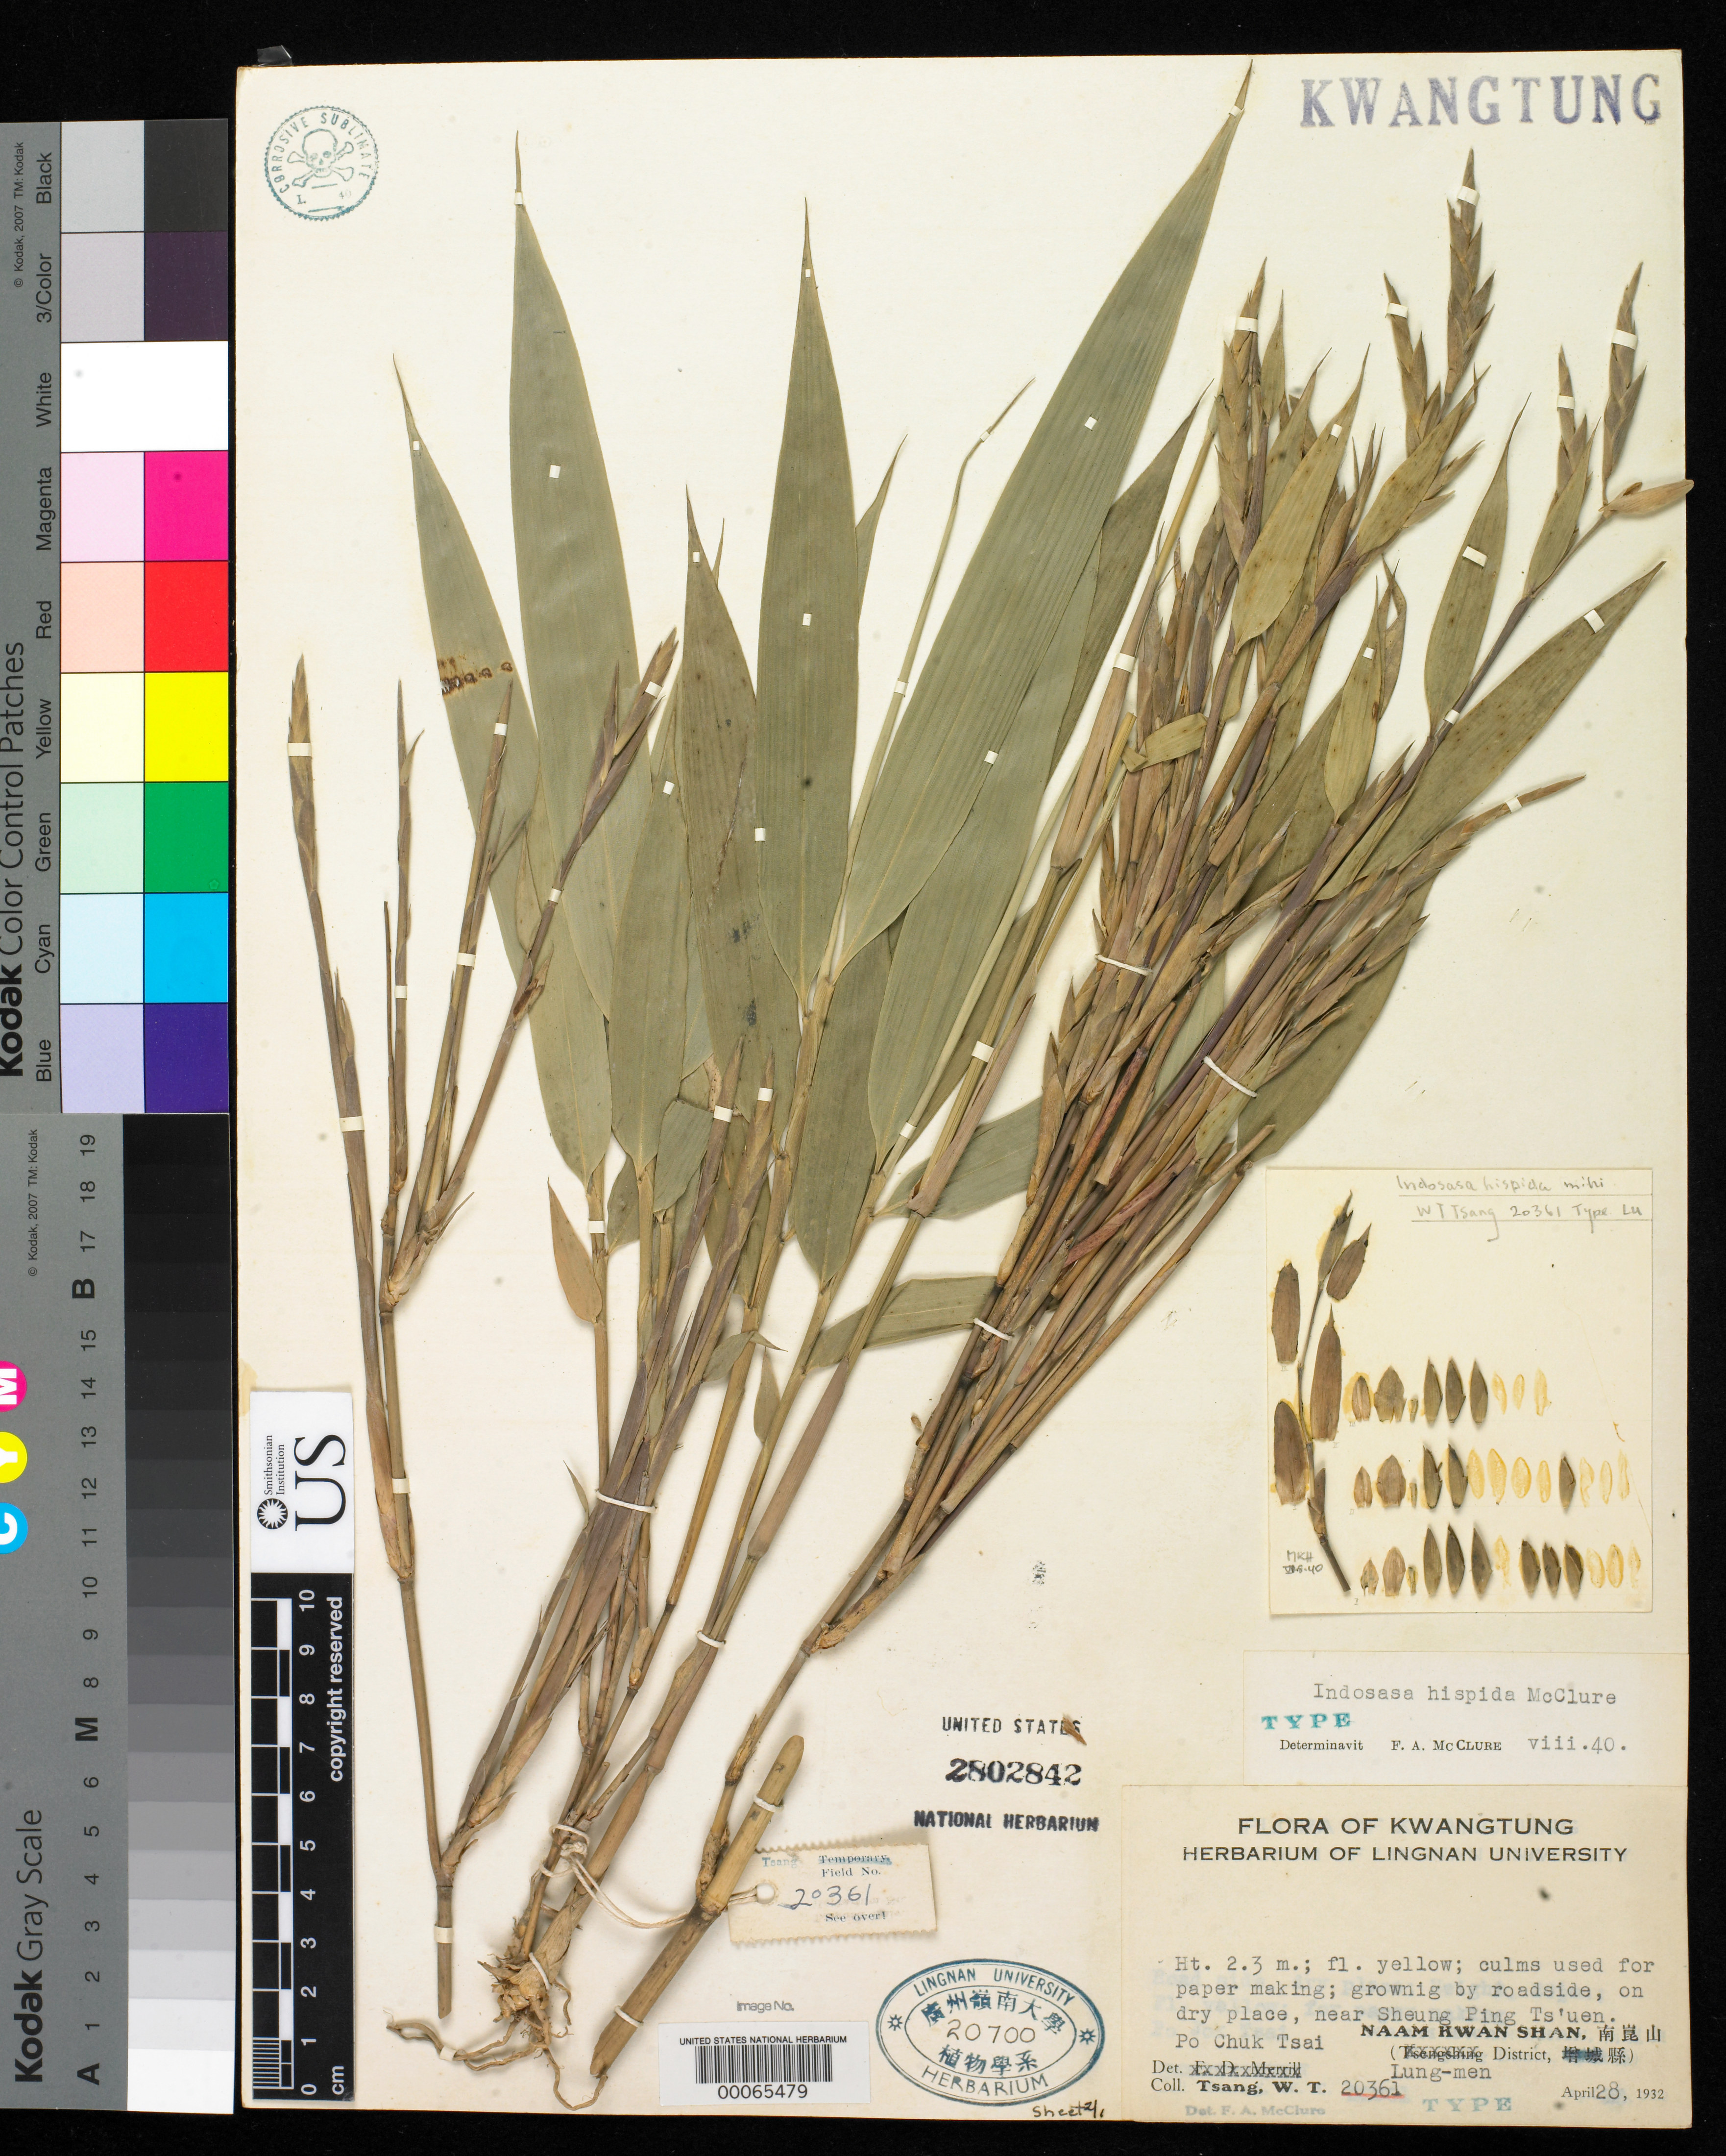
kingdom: Plantae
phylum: Tracheophyta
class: Liliopsida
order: Poales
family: Poaceae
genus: Indosasa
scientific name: Indosasa hispida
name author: McClure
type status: Holotype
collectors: W. T. Tsang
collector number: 20361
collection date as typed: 28 Apr 1932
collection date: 1932-04-28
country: China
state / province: Guangdong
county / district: Lung-men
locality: Naam Kw'an Shan, near Sheung Ping Ts'uen.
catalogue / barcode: US 2802842